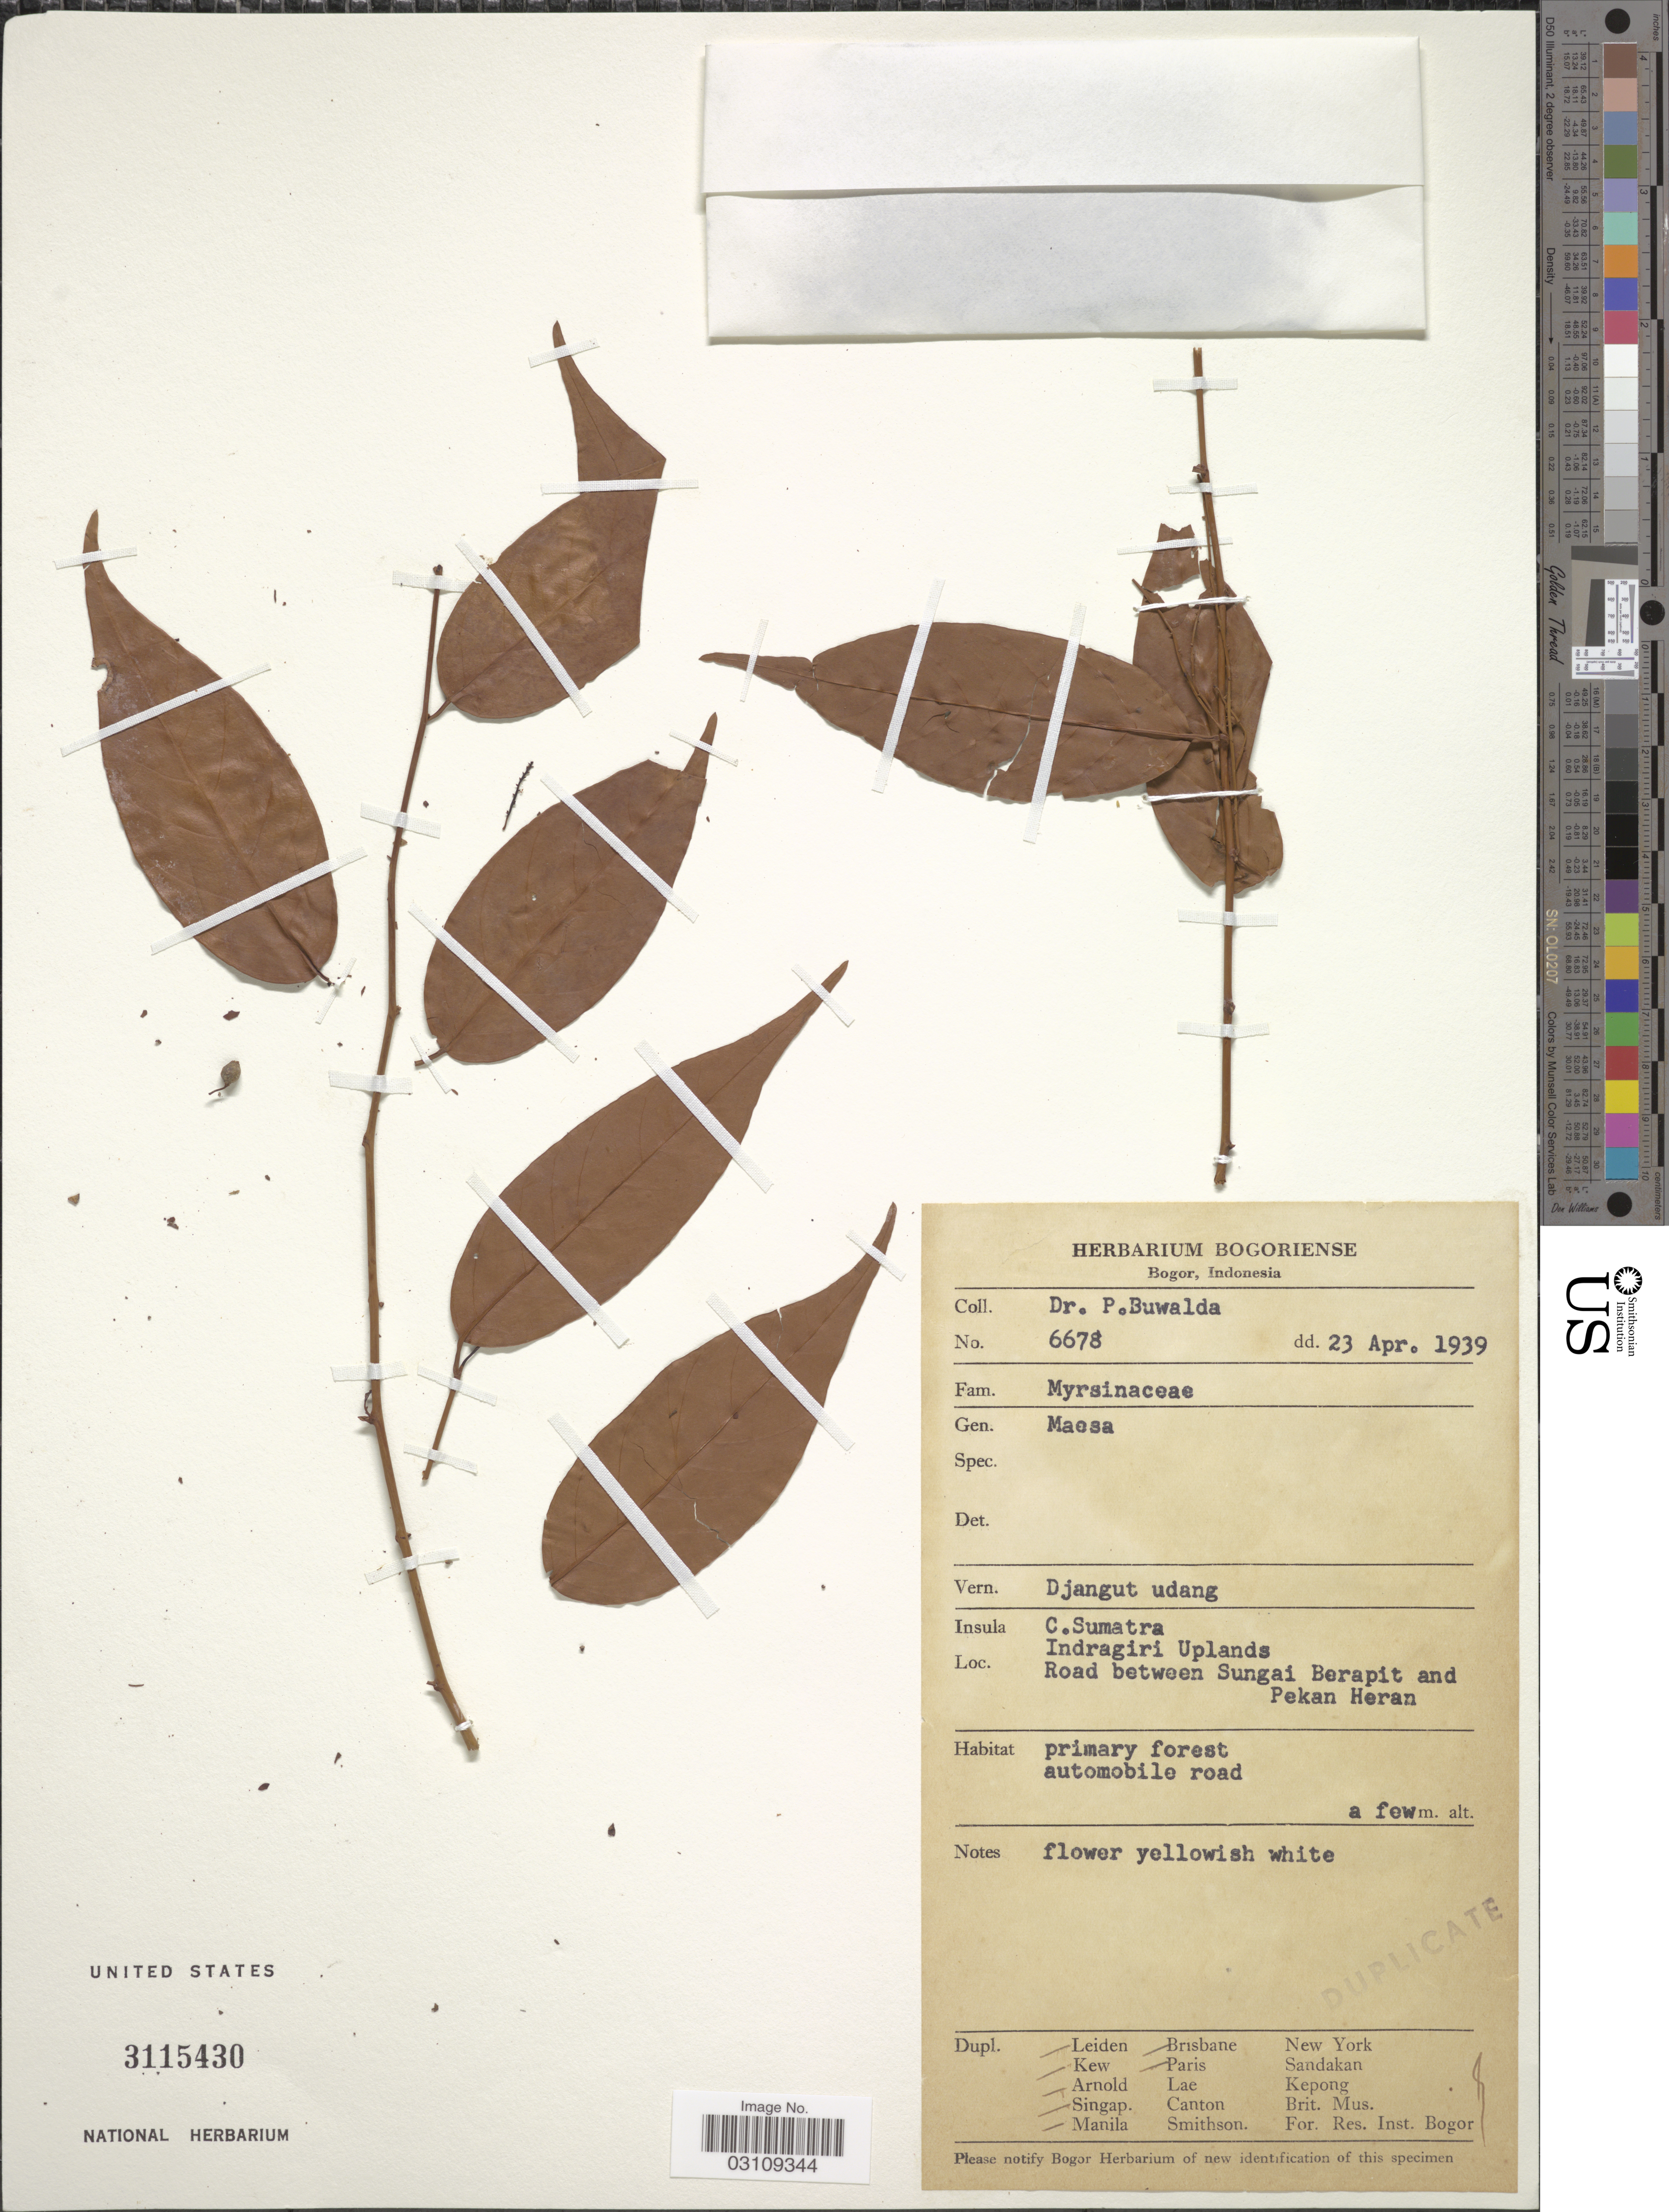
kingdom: Plantae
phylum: Tracheophyta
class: Magnoliopsida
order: Ericales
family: Primulaceae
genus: Maesa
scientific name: Maesa sp.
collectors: P. Buwalda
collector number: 6678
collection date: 1939-04-23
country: Indonesia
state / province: Sumatra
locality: Insula C. Sumatra. Indragiri Uplands. Road between Sungai Berapit and Pekan Heran.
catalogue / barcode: US 3115430